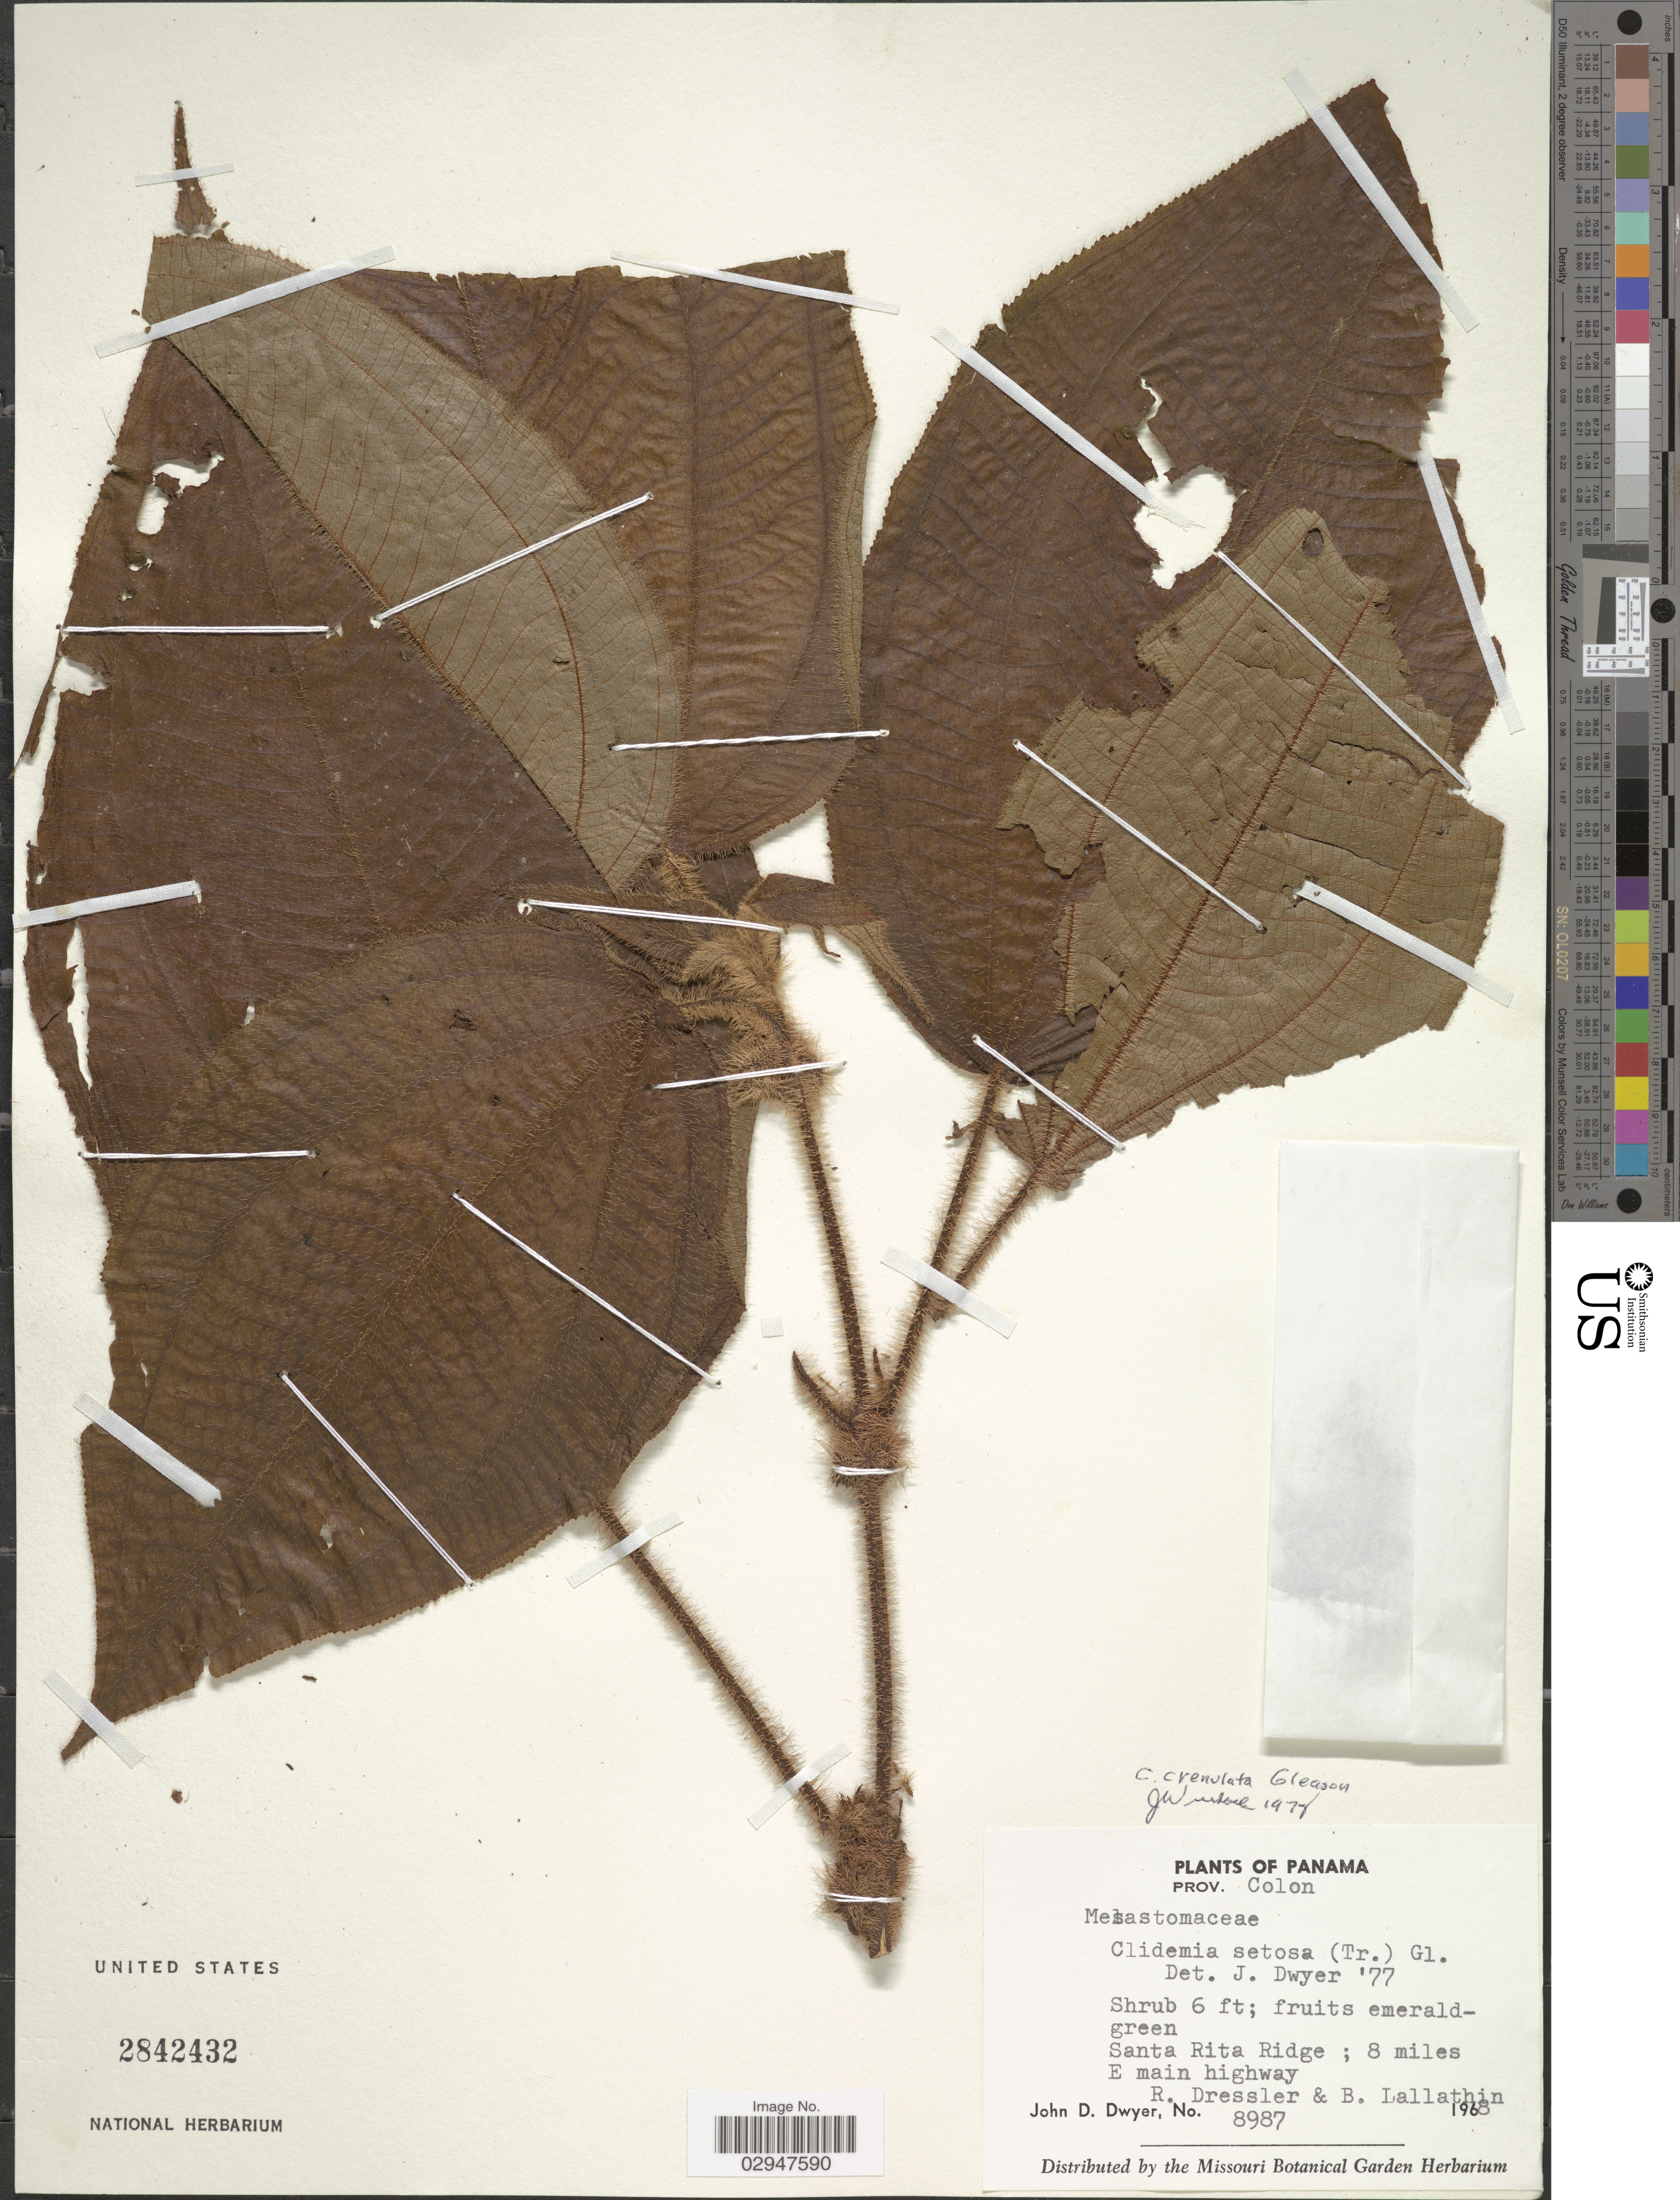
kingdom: Plantae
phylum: Tracheophyta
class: Magnoliopsida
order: Myrtales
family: Melastomataceae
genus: Clidemia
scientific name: Clidemia crenulata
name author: Gleason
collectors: J. D. Dwyer, R. Dressler & B. Lallathin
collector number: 8987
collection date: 1968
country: Panama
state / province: Colón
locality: Santa Rita Ridge ; 8 miles E main highway.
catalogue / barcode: US 2842432